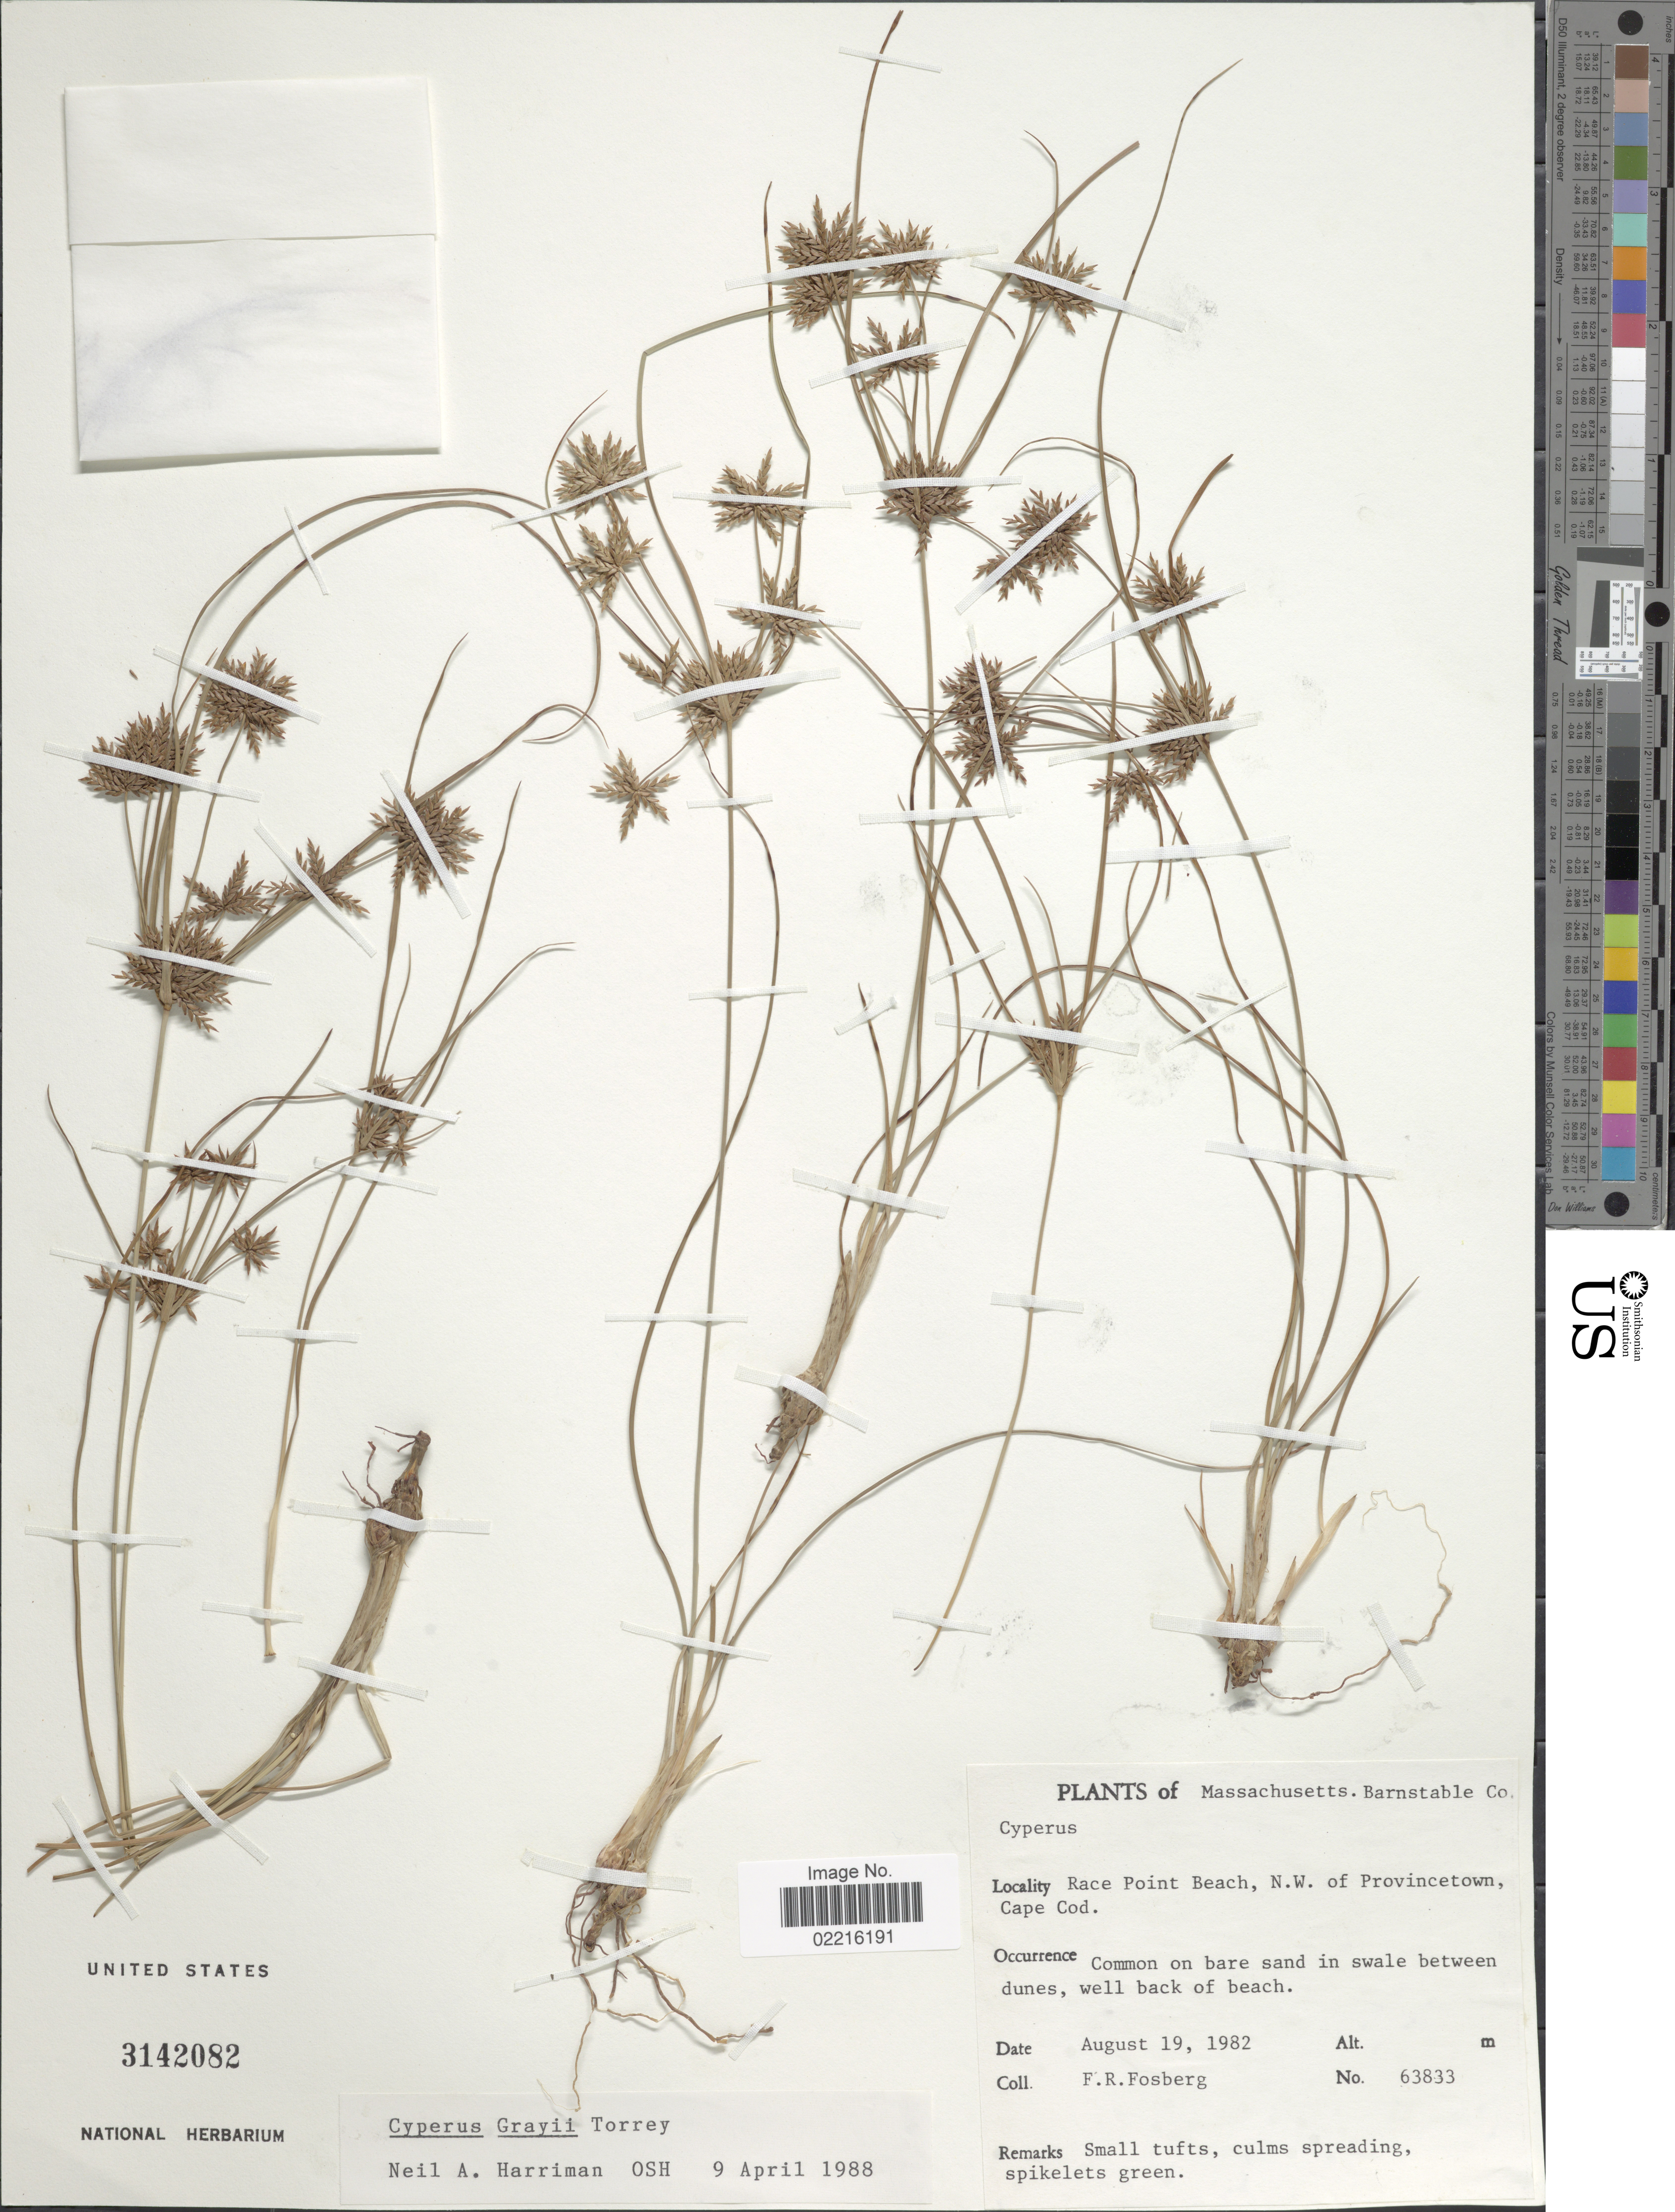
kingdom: Plantae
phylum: Tracheophyta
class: Liliopsida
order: Poales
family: Cyperaceae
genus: Cyperus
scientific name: Cyperus grayi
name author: Torr.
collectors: F. R. Fosberg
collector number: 63833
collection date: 1982-08-19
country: United States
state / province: Massachusetts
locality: Barnstable Co, race Point Beach, N.W. of Provincetown, Cape Cod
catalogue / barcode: US 3142082